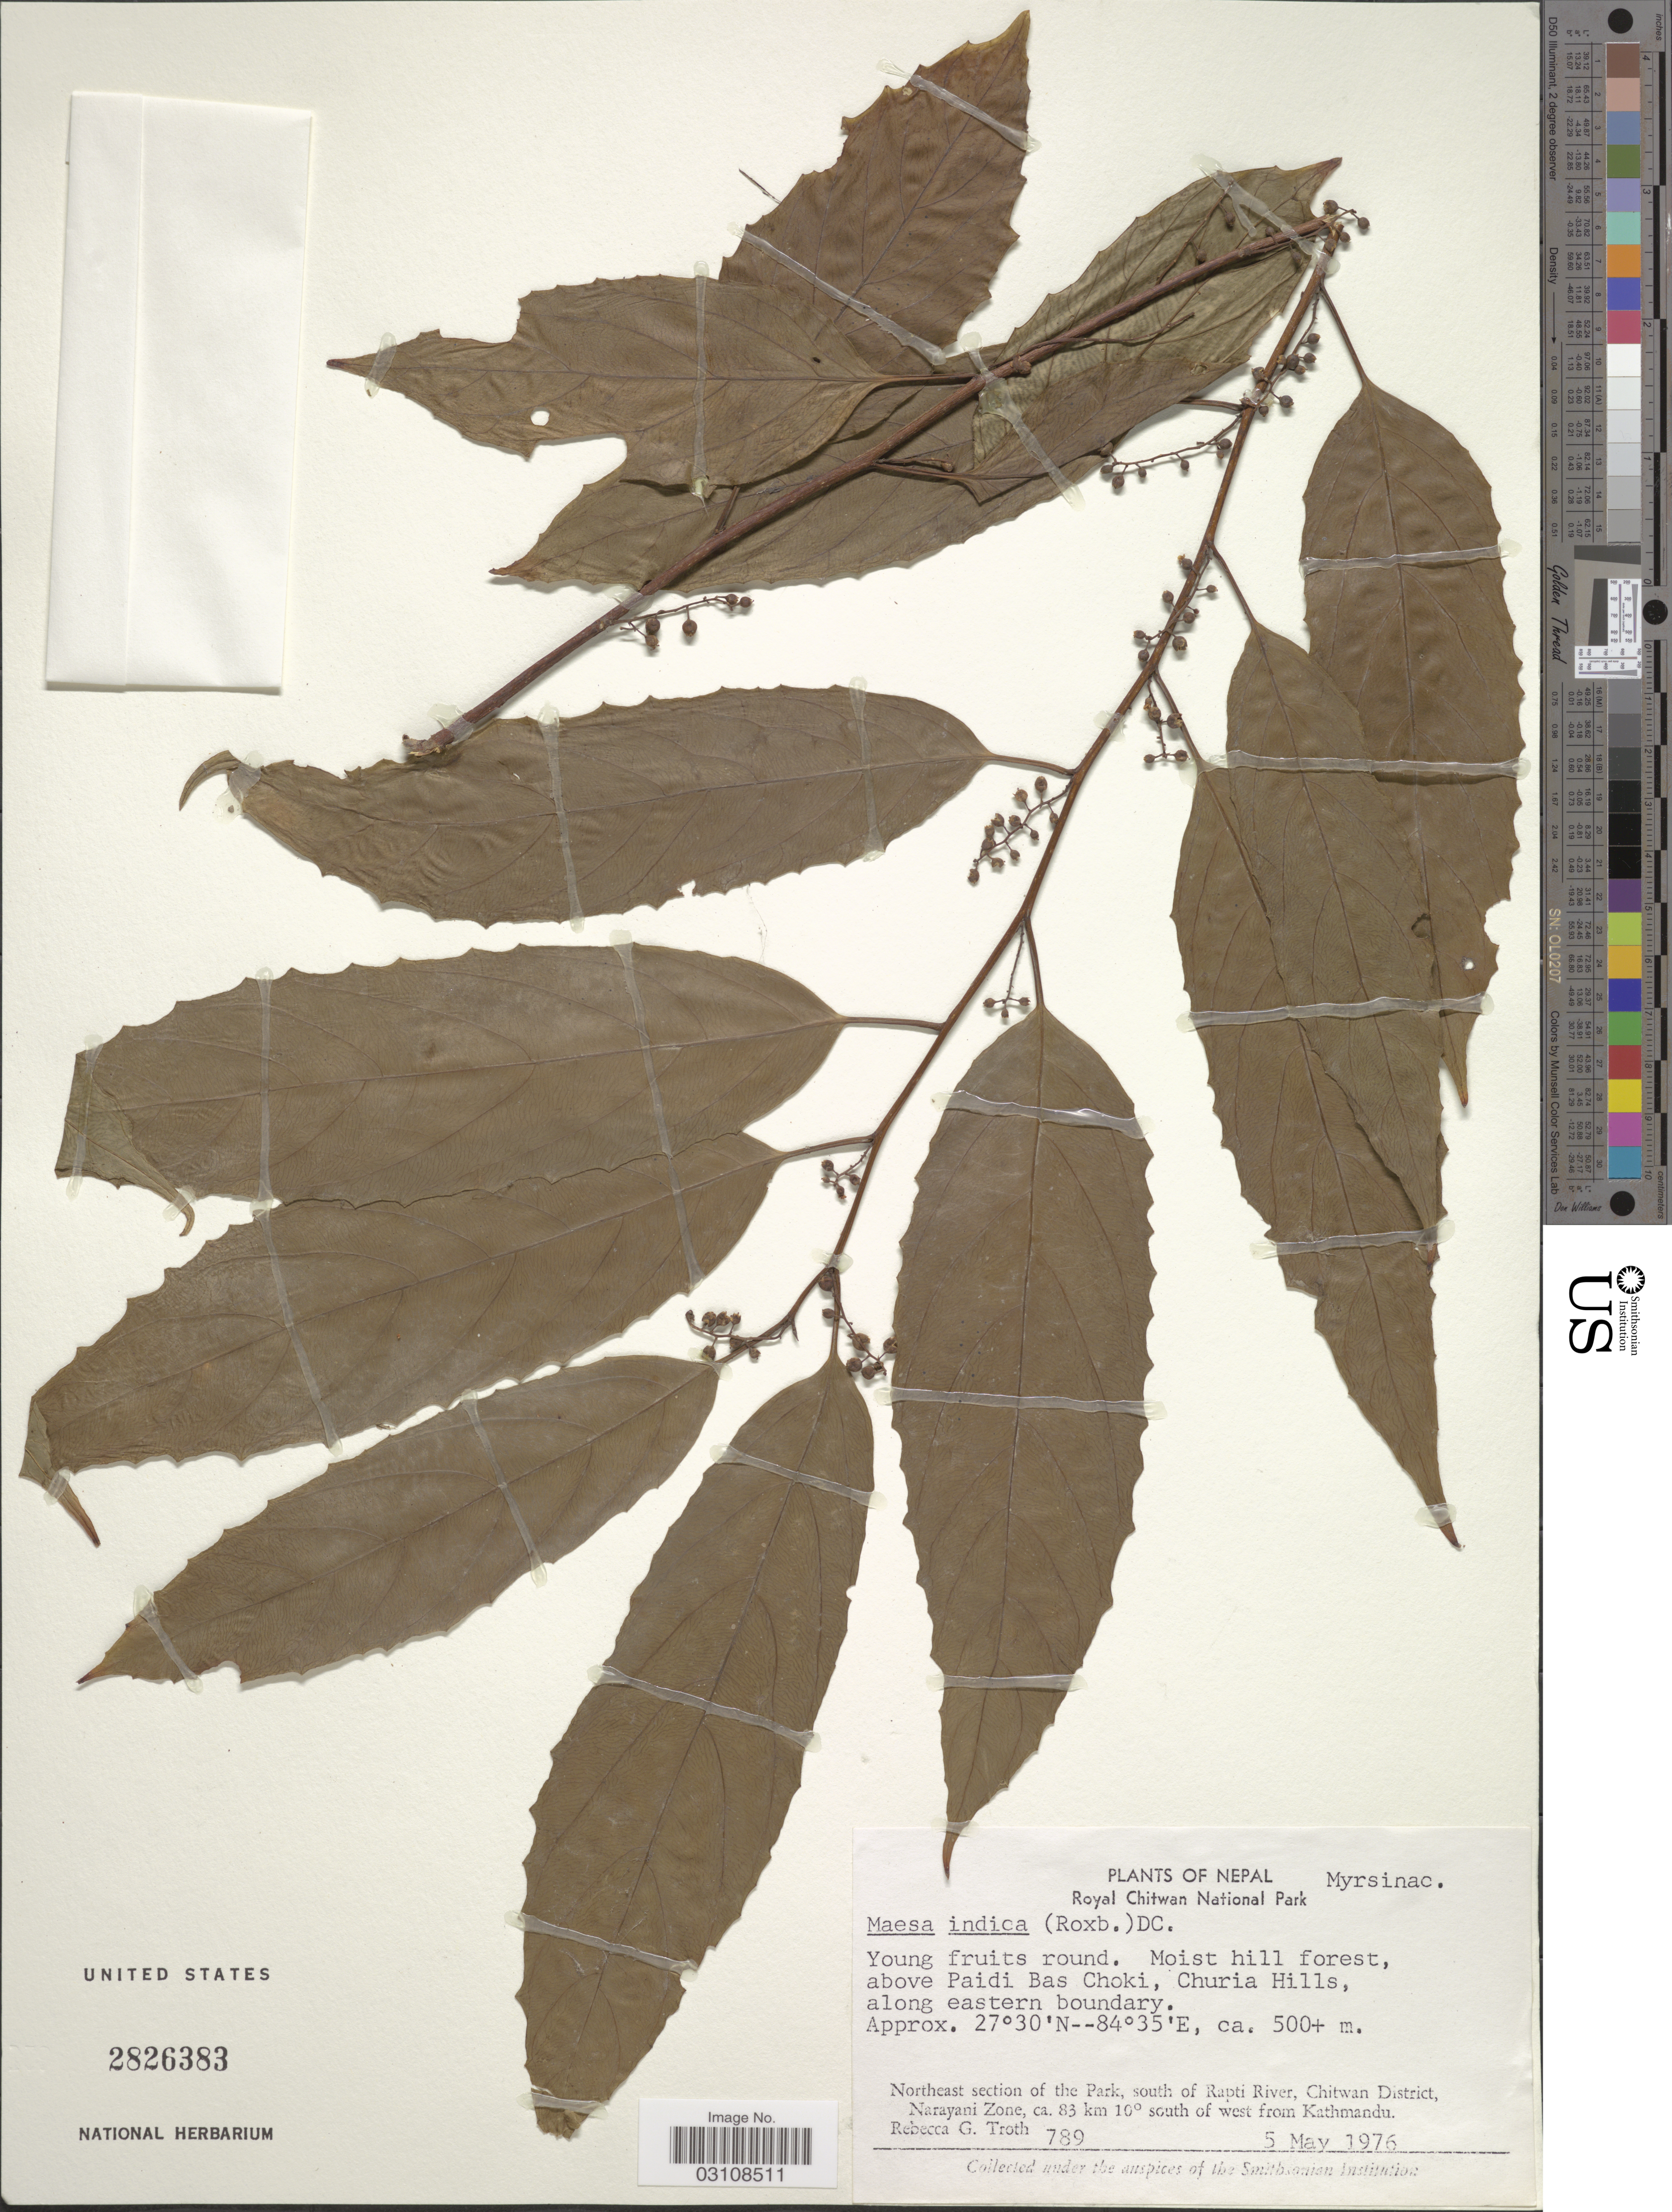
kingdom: Plantae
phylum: Tracheophyta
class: Magnoliopsida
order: Ericales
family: Primulaceae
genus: Maesa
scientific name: Maesa indica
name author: (Roxb.) A. DC.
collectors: R. Troth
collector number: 789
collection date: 1976-05-05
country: Nepal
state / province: Narayani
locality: Royal Chitwan National Park. Above Paidi Bas Choki, Churia Hills, along eastern boundary. Northeast section of the Park, south of Rapti River, Chitwan District, Narayani Zone, ca. 83 km 10° south of west from Kathmandu.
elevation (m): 500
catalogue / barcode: US 2826383